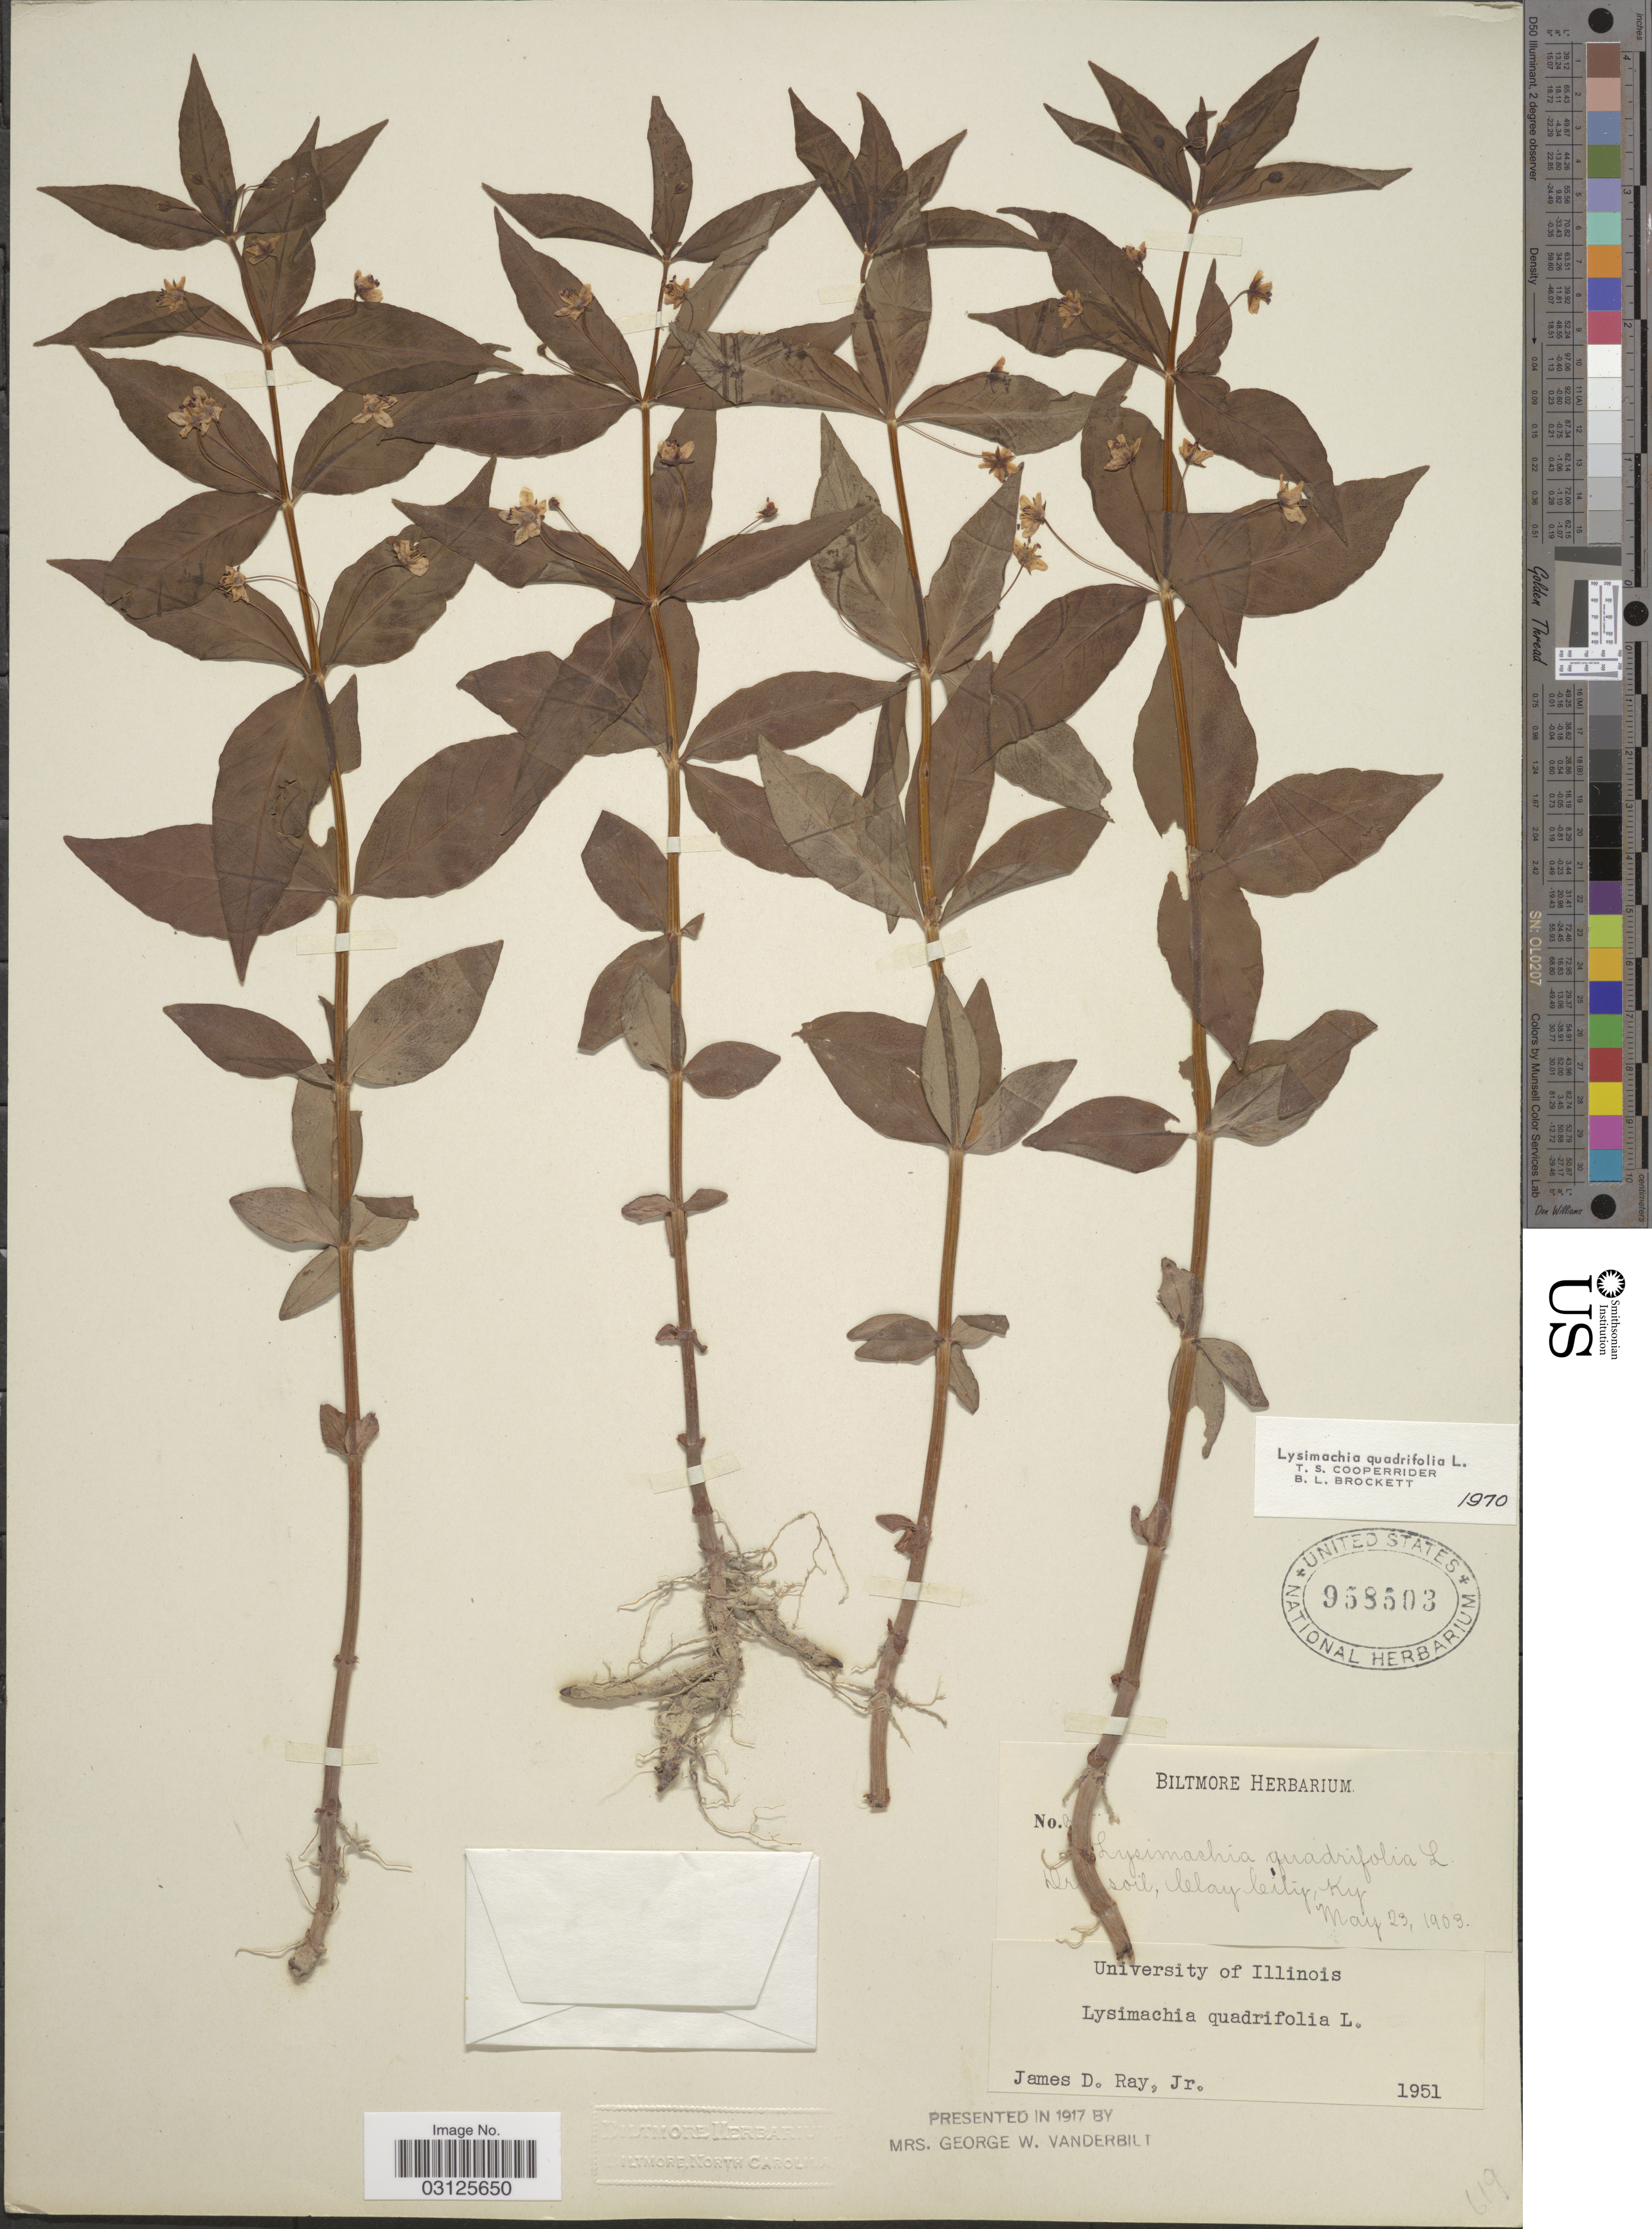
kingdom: Plantae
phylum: Tracheophyta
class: Magnoliopsida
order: Ericales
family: Primulaceae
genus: Lysimachia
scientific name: Lysimachia quadrifolia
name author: L.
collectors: ex herb. Biltmore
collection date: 1903-05-23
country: United States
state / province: Kentucky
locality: Clay City.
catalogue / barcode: US 958503